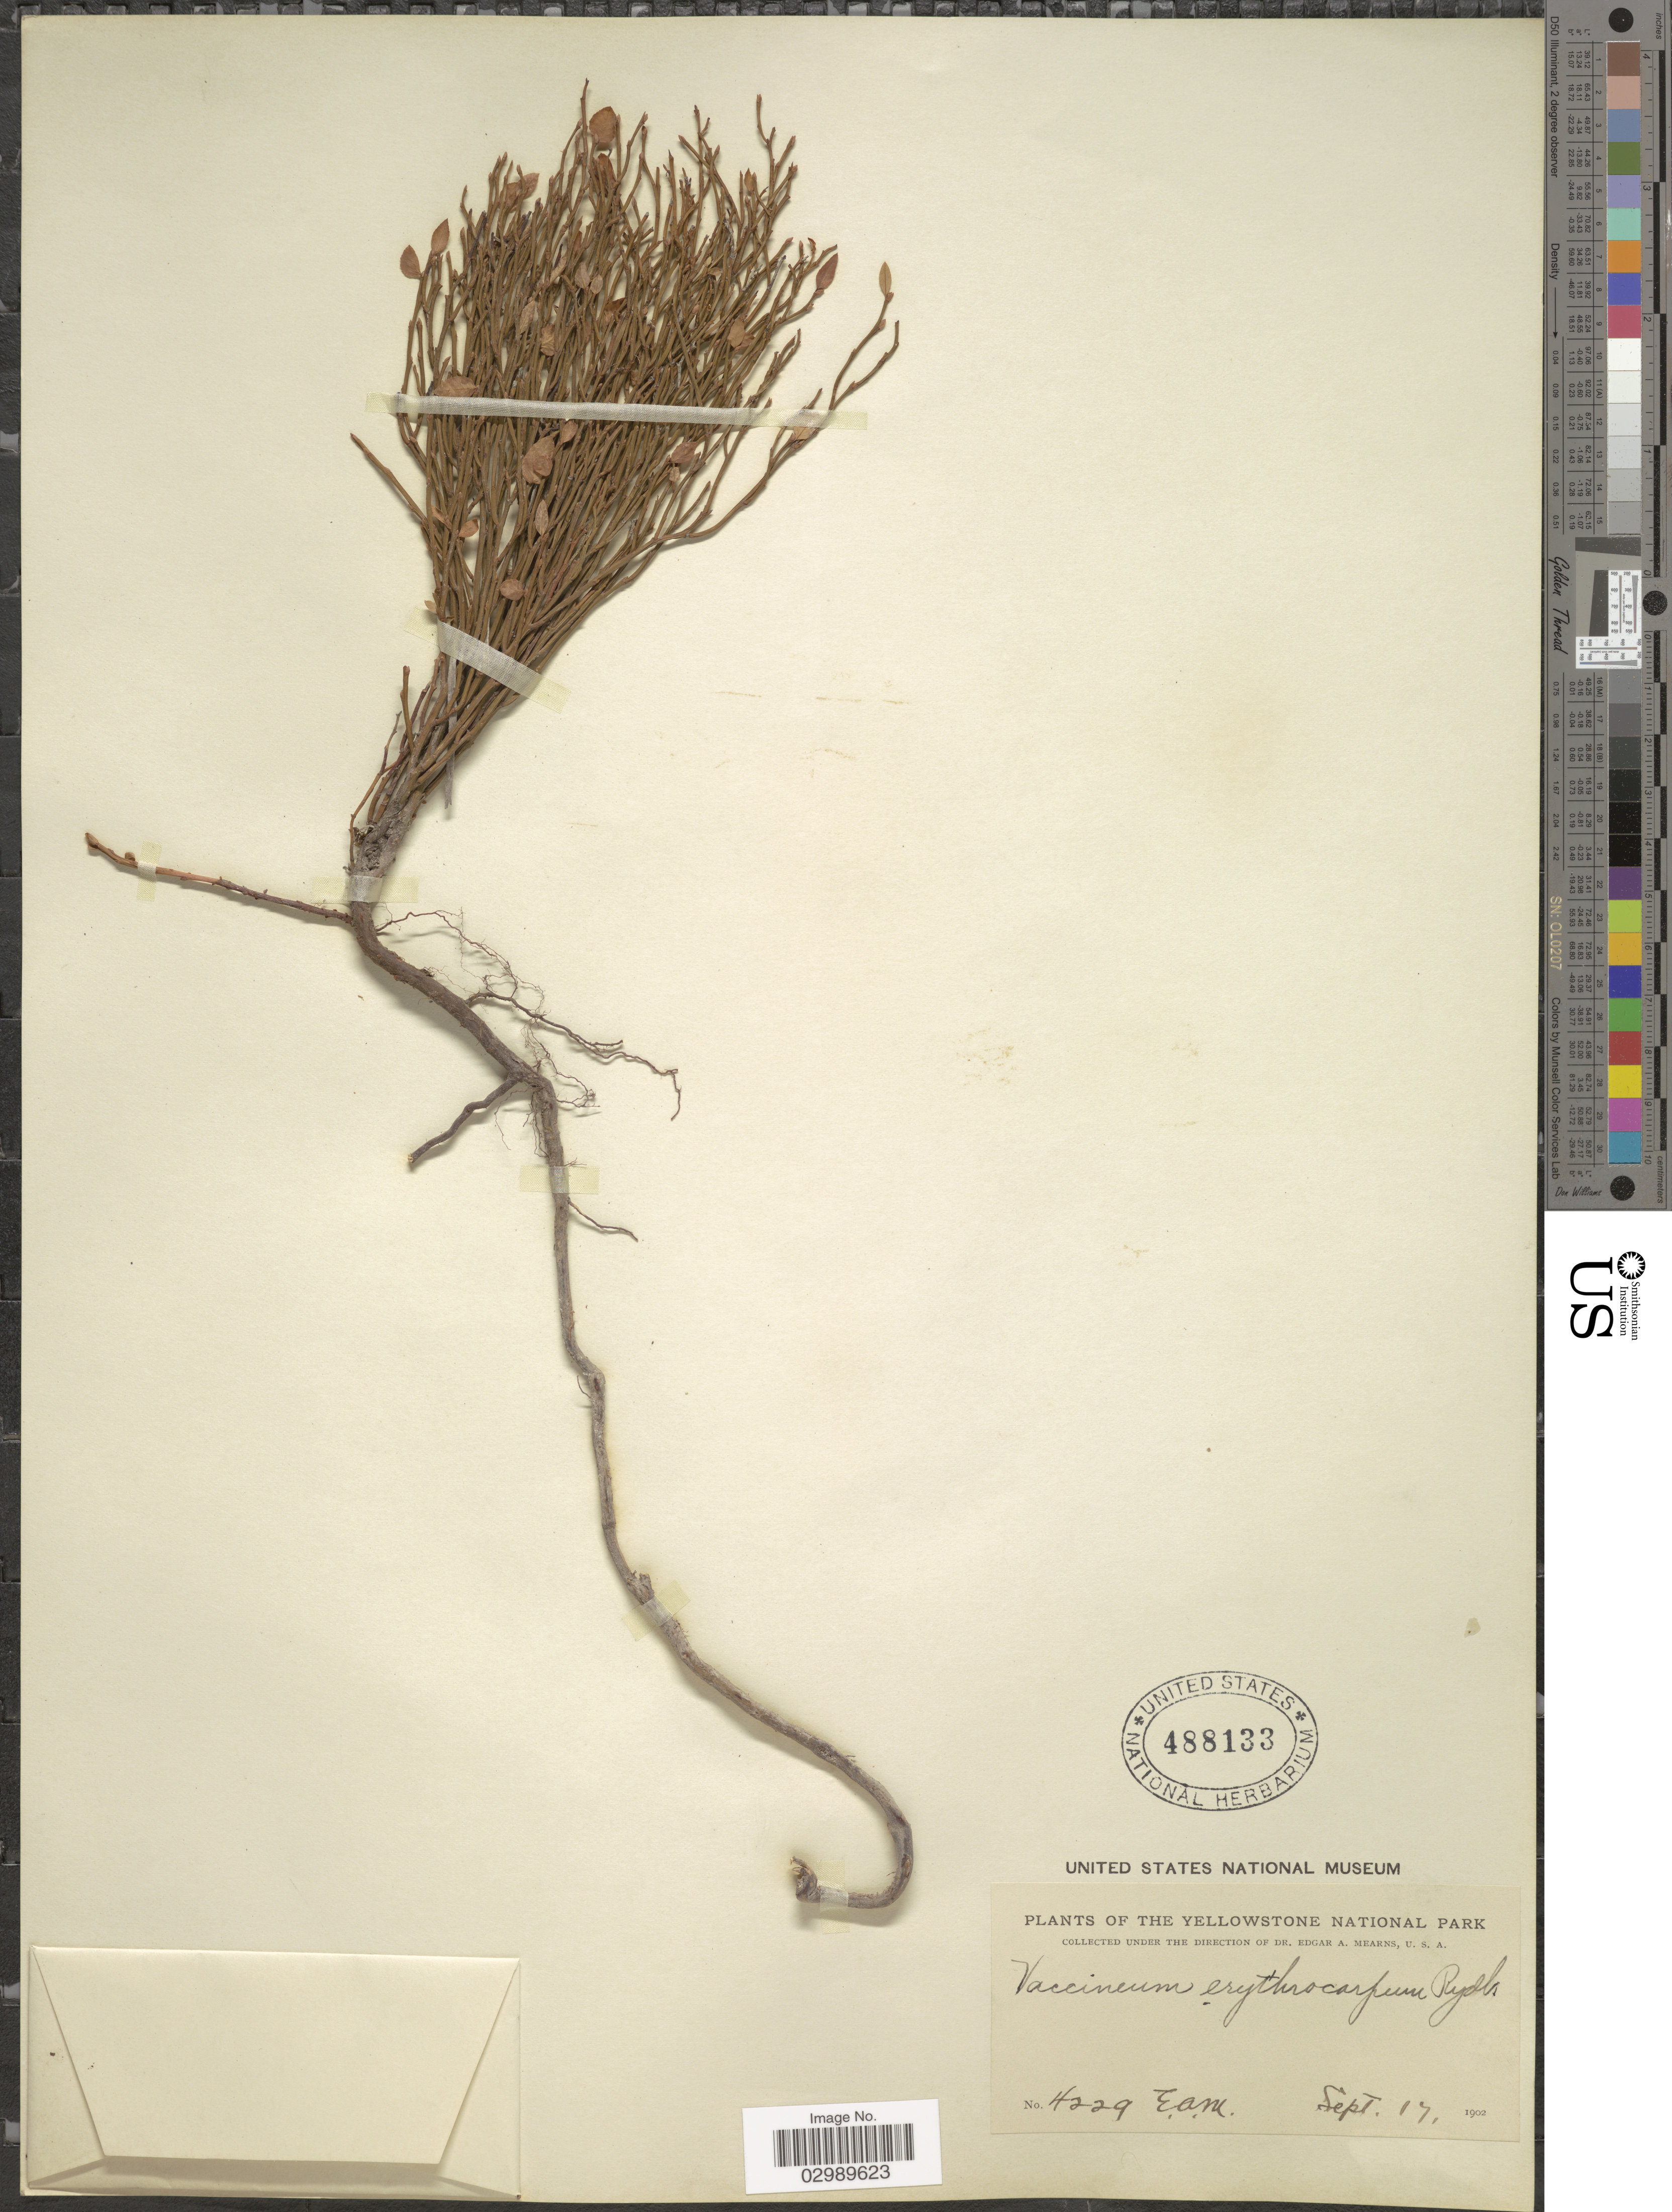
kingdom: Plantae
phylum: Tracheophyta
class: Magnoliopsida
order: Ericales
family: Ericaceae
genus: Vaccinium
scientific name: Vaccinium scoparium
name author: Leiberg ex Coville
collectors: E. A. Mearns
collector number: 4229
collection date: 1902-09-17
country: United States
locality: Yellowstone National Park.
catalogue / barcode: US 488133